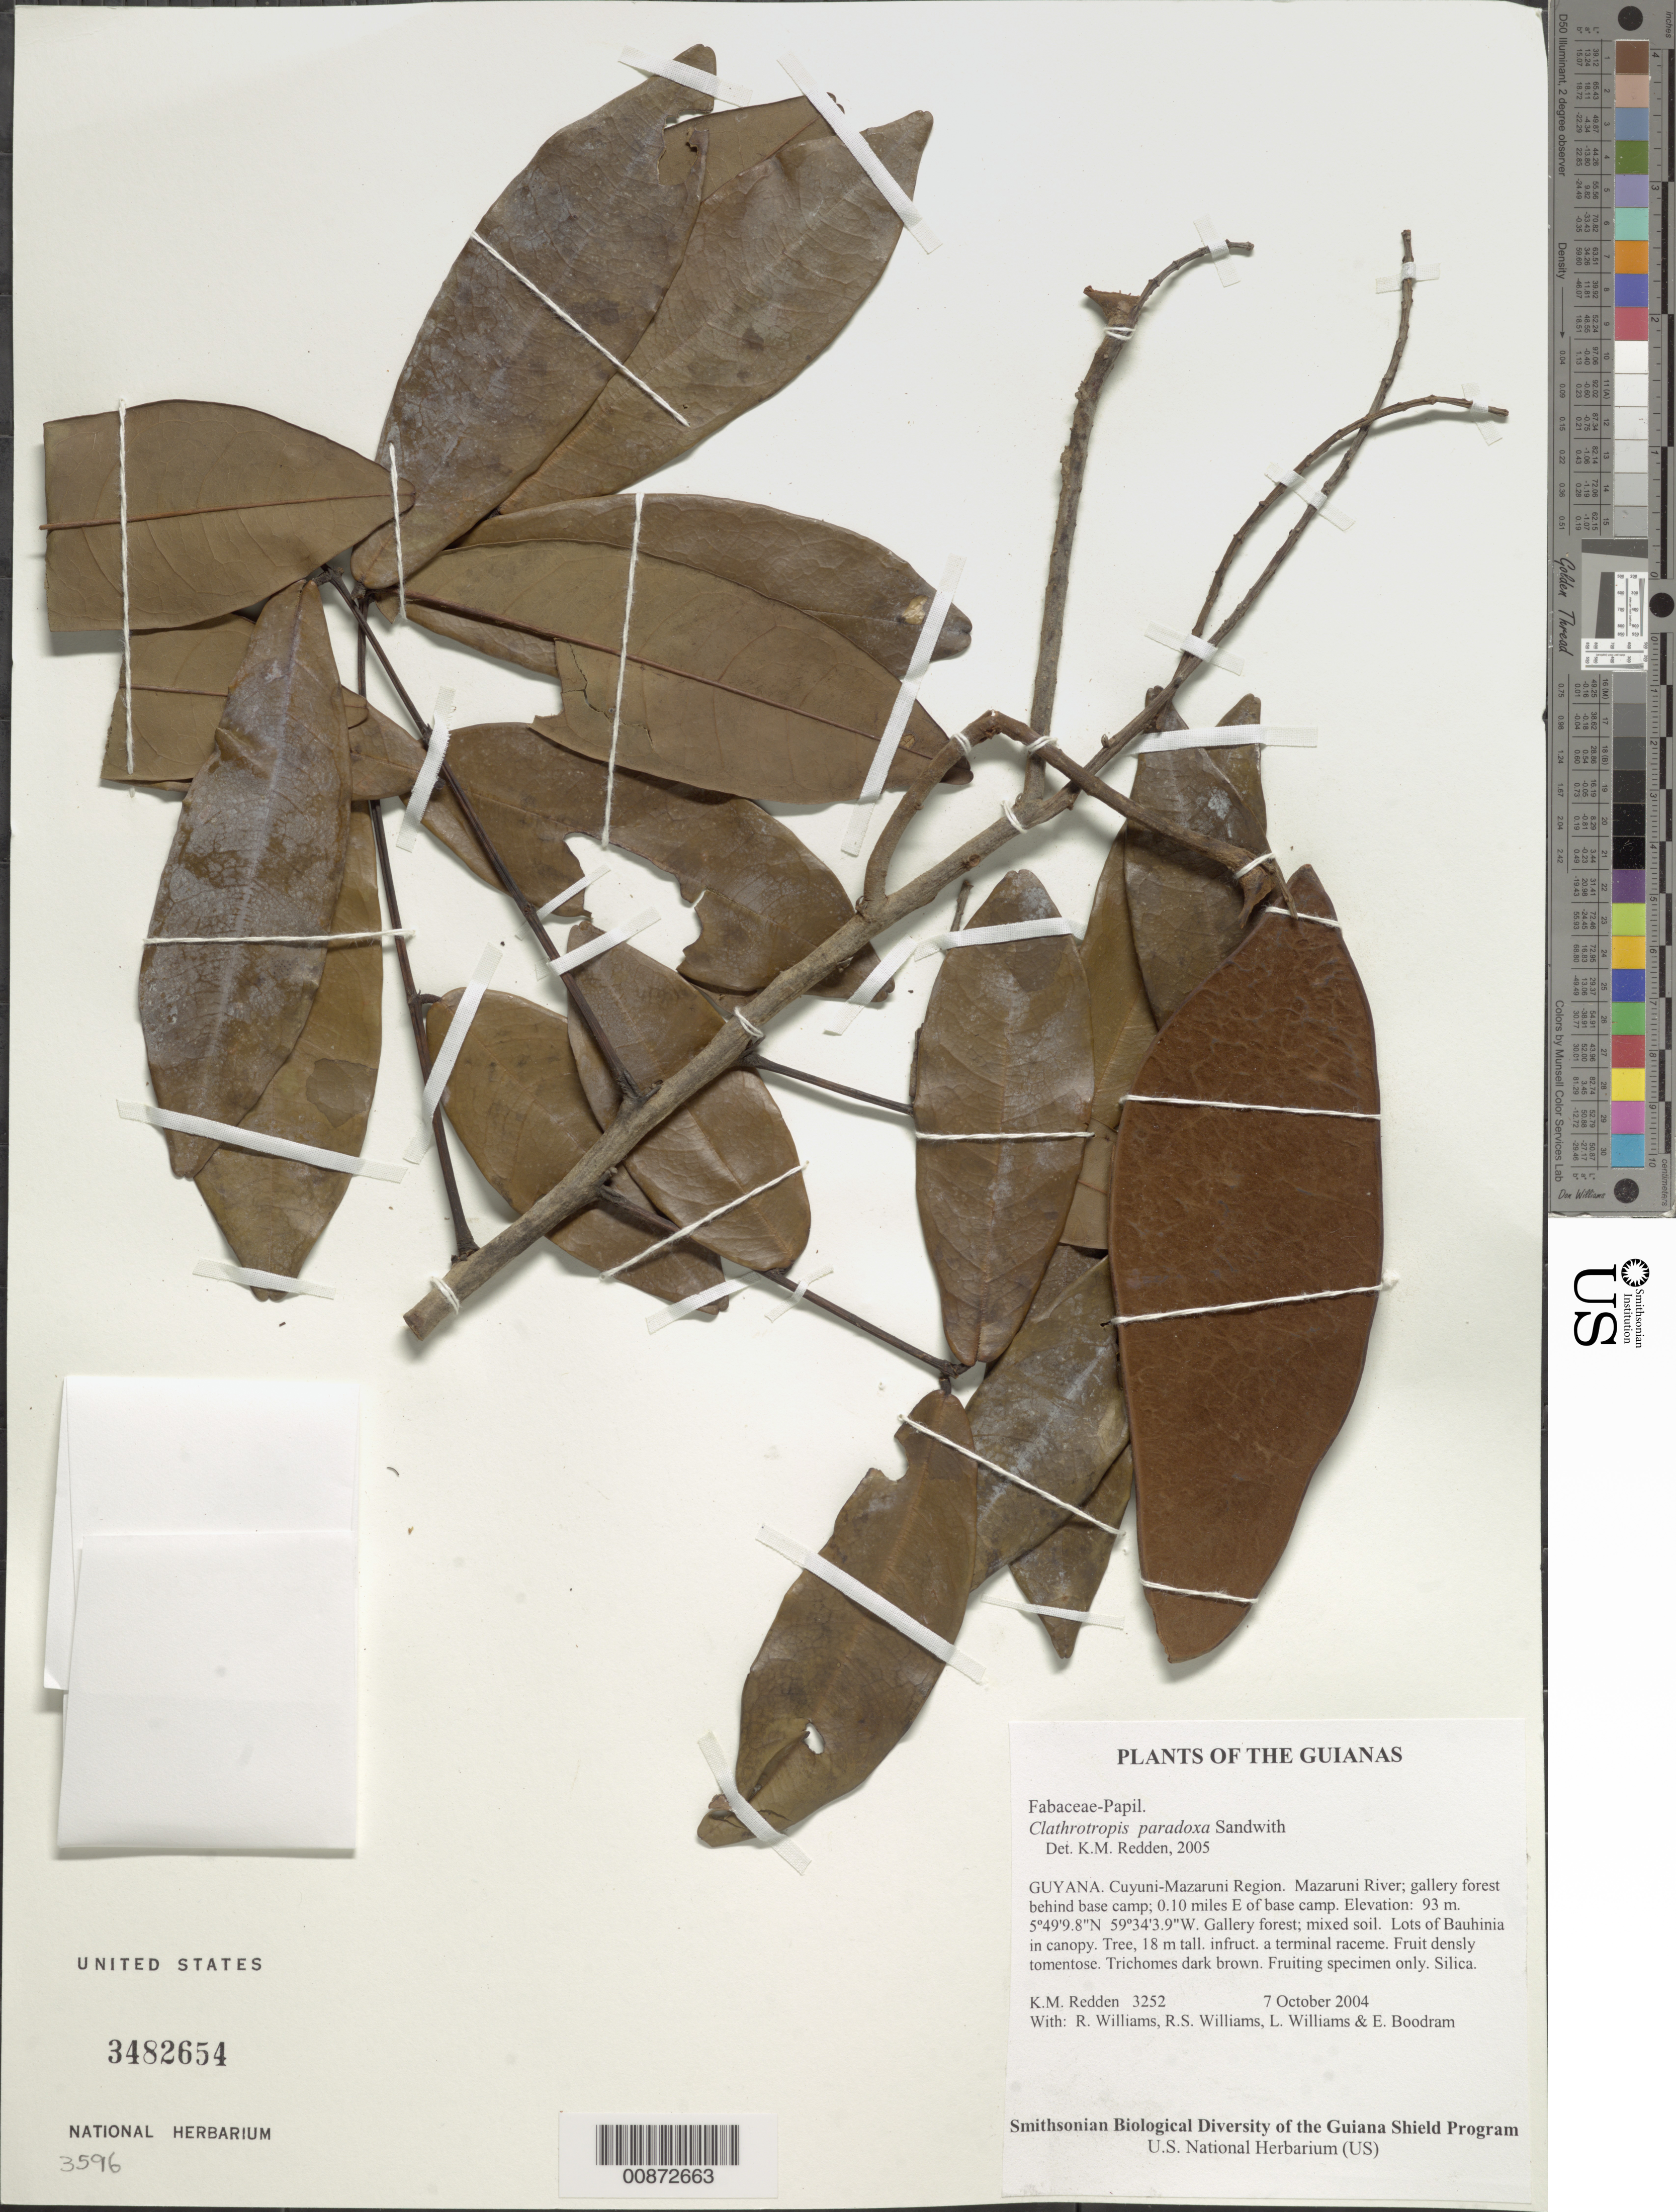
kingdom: Plantae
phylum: Tracheophyta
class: Magnoliopsida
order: Fabales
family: Fabaceae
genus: Clathrotropis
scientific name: Clathrotropis paradoxa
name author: Sandwith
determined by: Redden, K. M.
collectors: K. M. Redden, R. Williams, R. S. Williams, L. Williams & E. Boodram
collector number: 3252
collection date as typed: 7 October 2004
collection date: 2004-10-07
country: Guyana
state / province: Cuyuni-Mazaruni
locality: Mazaruni River; gallery forest behind base camp; 0.10 miles E of base camp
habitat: Gallery forest; mixed soil. Lots of Bauhinia in canopy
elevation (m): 93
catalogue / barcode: US 3482654